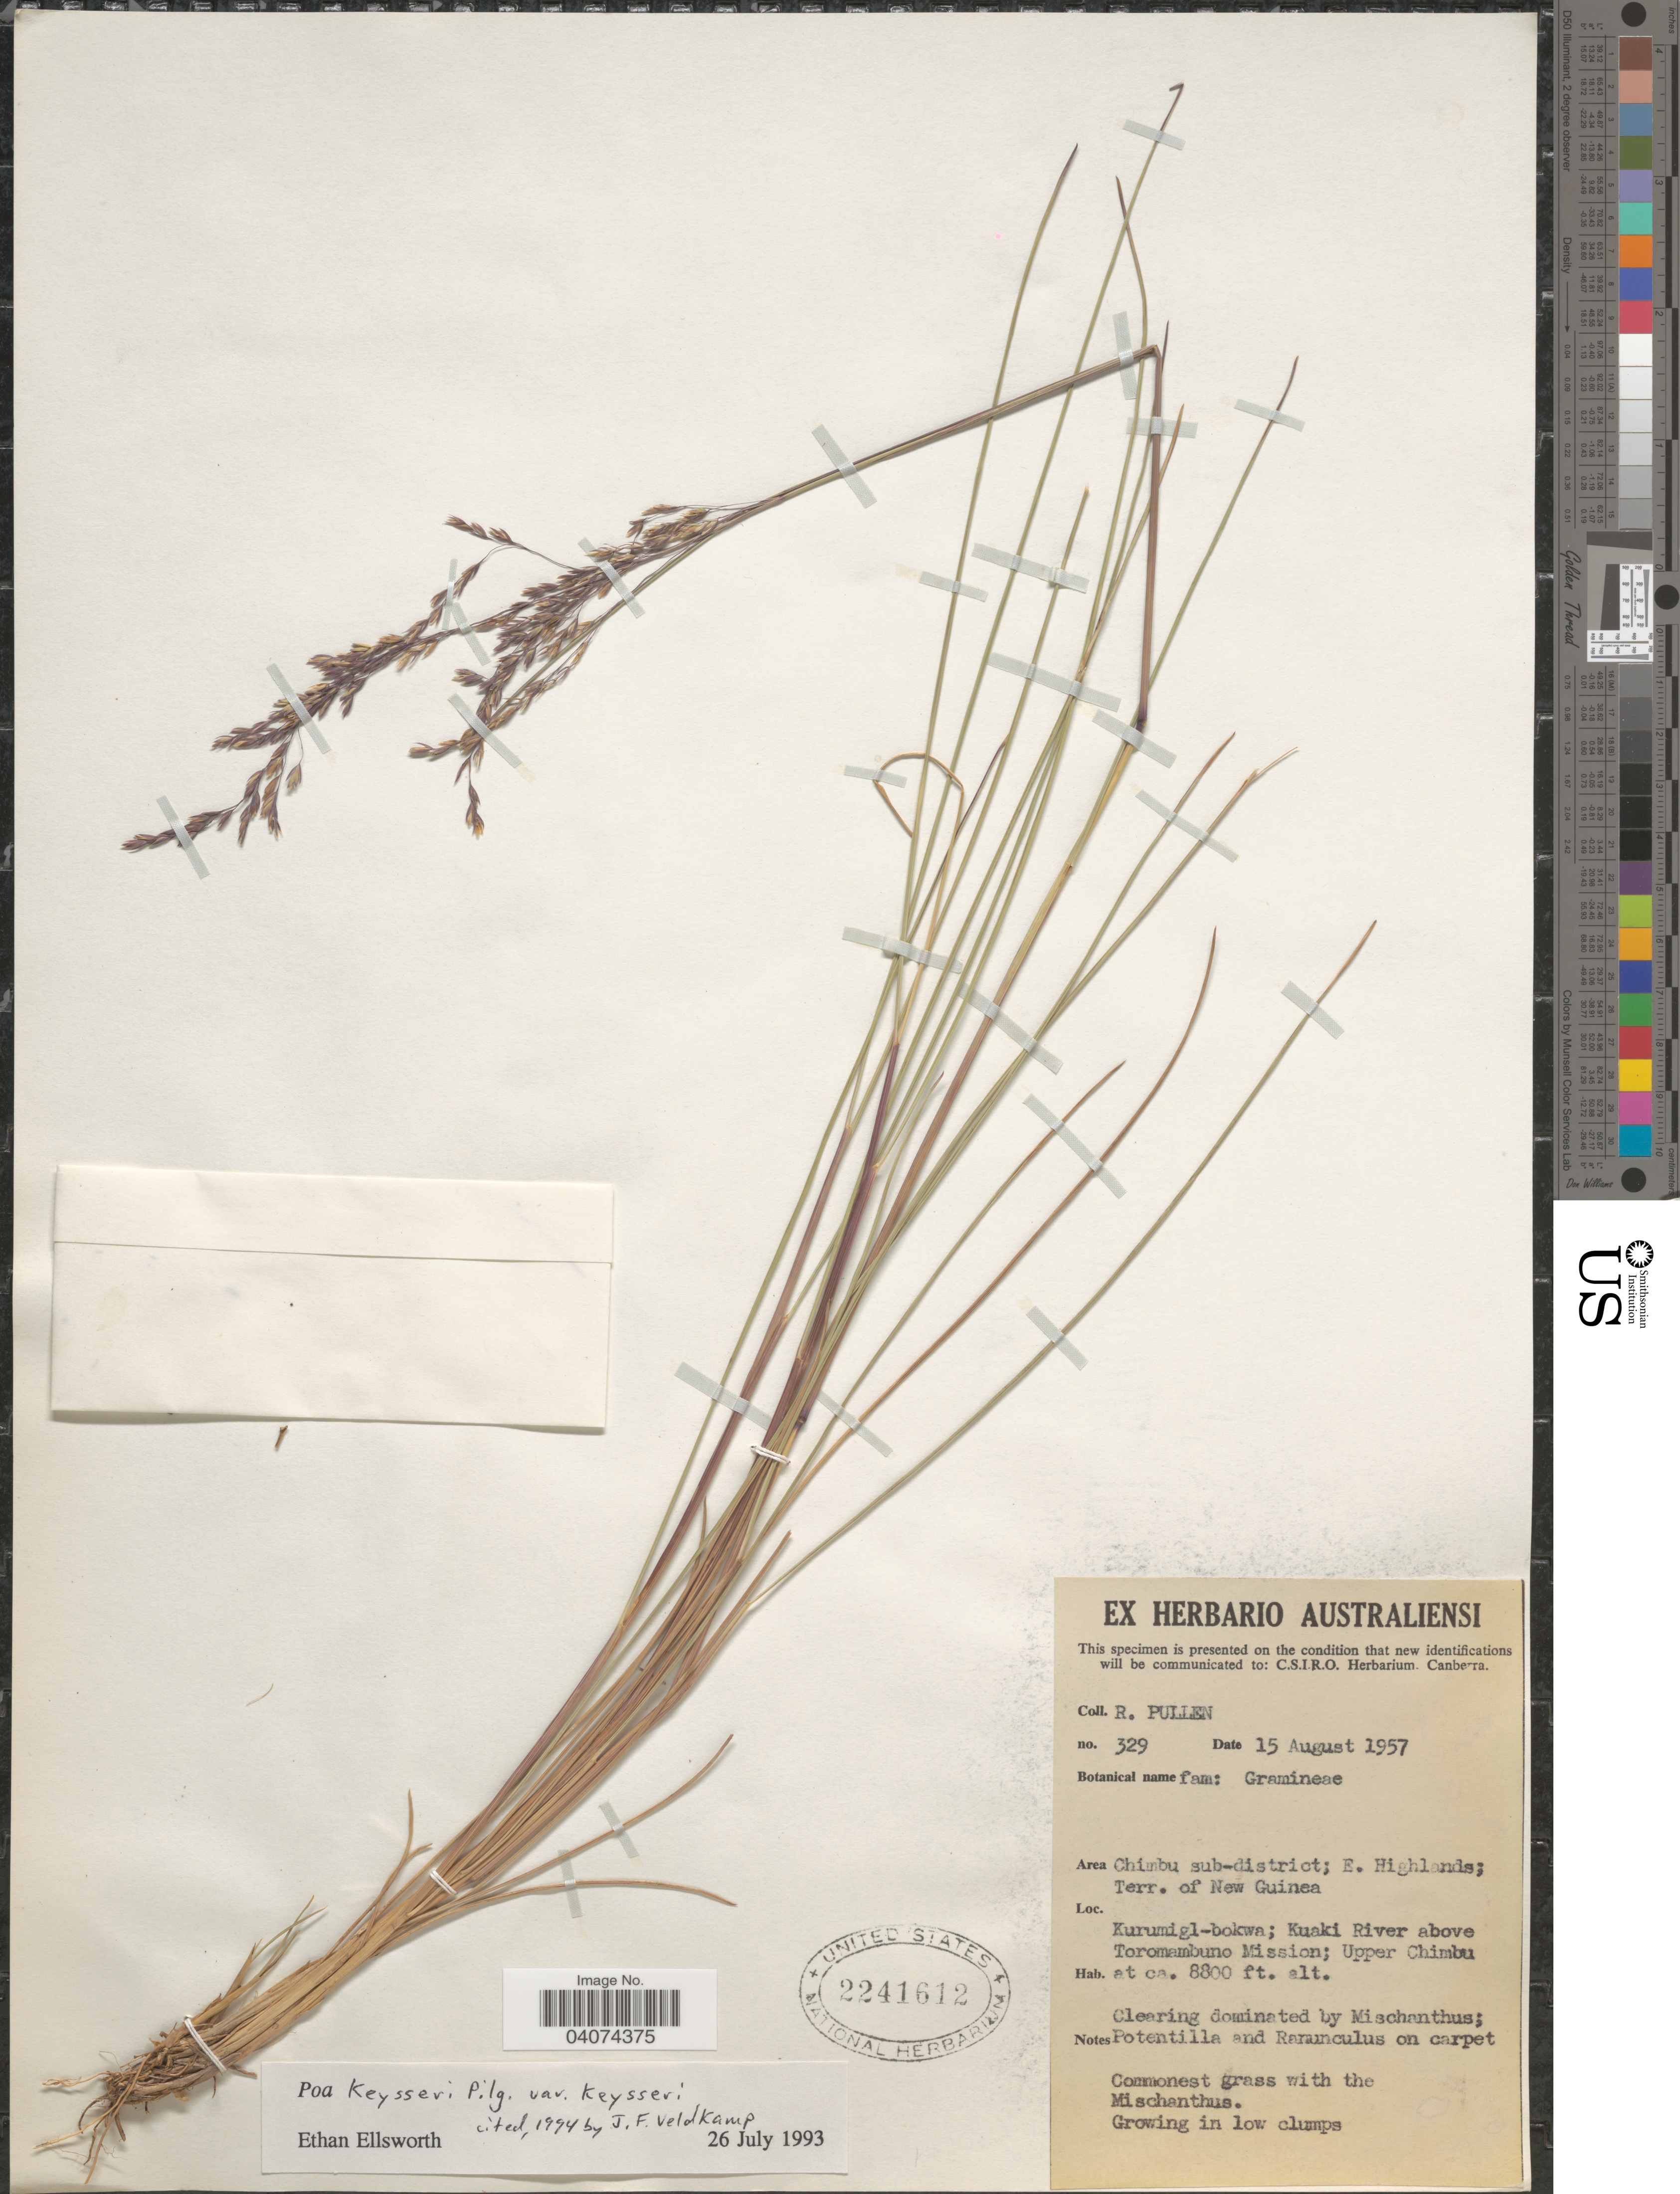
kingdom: Plantae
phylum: Tracheophyta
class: Liliopsida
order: Poales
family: Poaceae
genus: Poa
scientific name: Poa keysseri subsp. keysseri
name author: Pilg.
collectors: R. Pullen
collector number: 329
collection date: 1957-08-15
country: Papua New Guinea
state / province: Chimbu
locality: Chimbu sub-district; E. Highlands; Terr. of New Guinea. Kurumigl-bokwa; kuaki River above Toromambuno Mission; Upper Chimbu.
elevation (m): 2682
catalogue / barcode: US 2241612